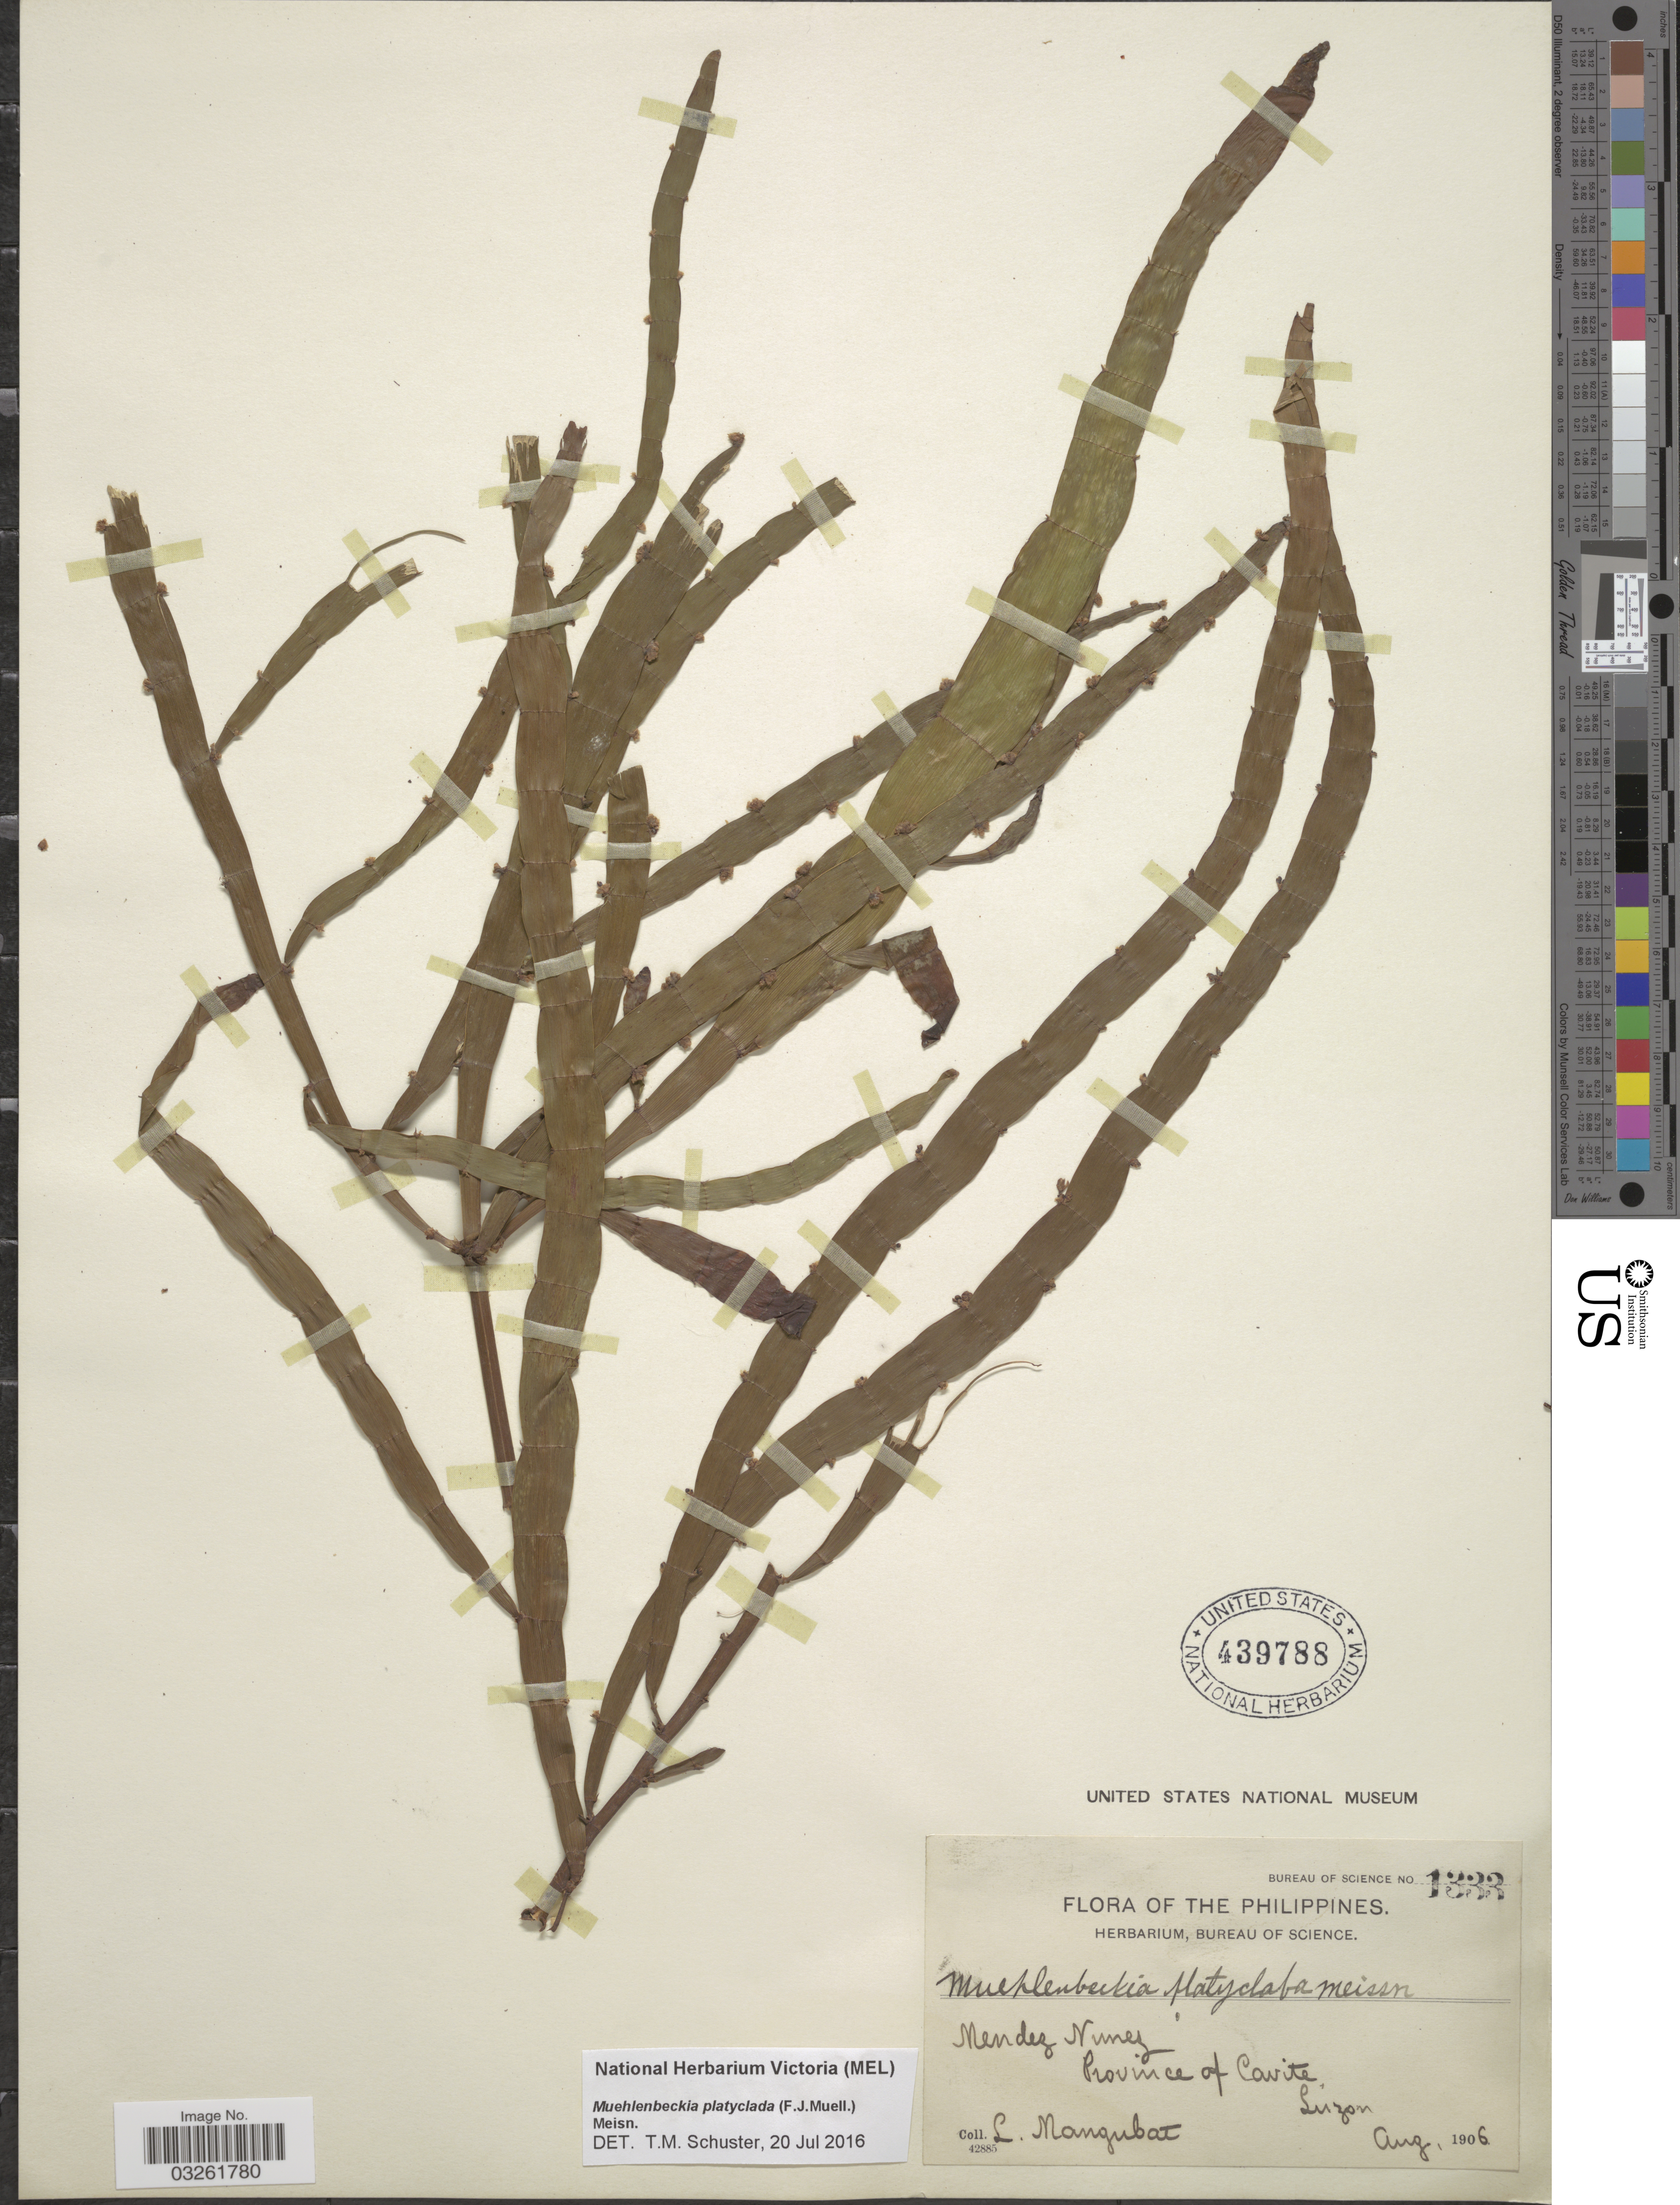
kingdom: Plantae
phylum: Tracheophyta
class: Magnoliopsida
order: Caryophyllales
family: Polygonaceae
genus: Muehlenbeckia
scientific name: Muehlenbeckia platyclada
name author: (F. Muell.) Meisn.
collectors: L. Mangubat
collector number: Bureau of Science 1333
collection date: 1906-08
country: Philippines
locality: Mendez Nunez, Province of Cavite, Luzon.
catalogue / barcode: US 439788